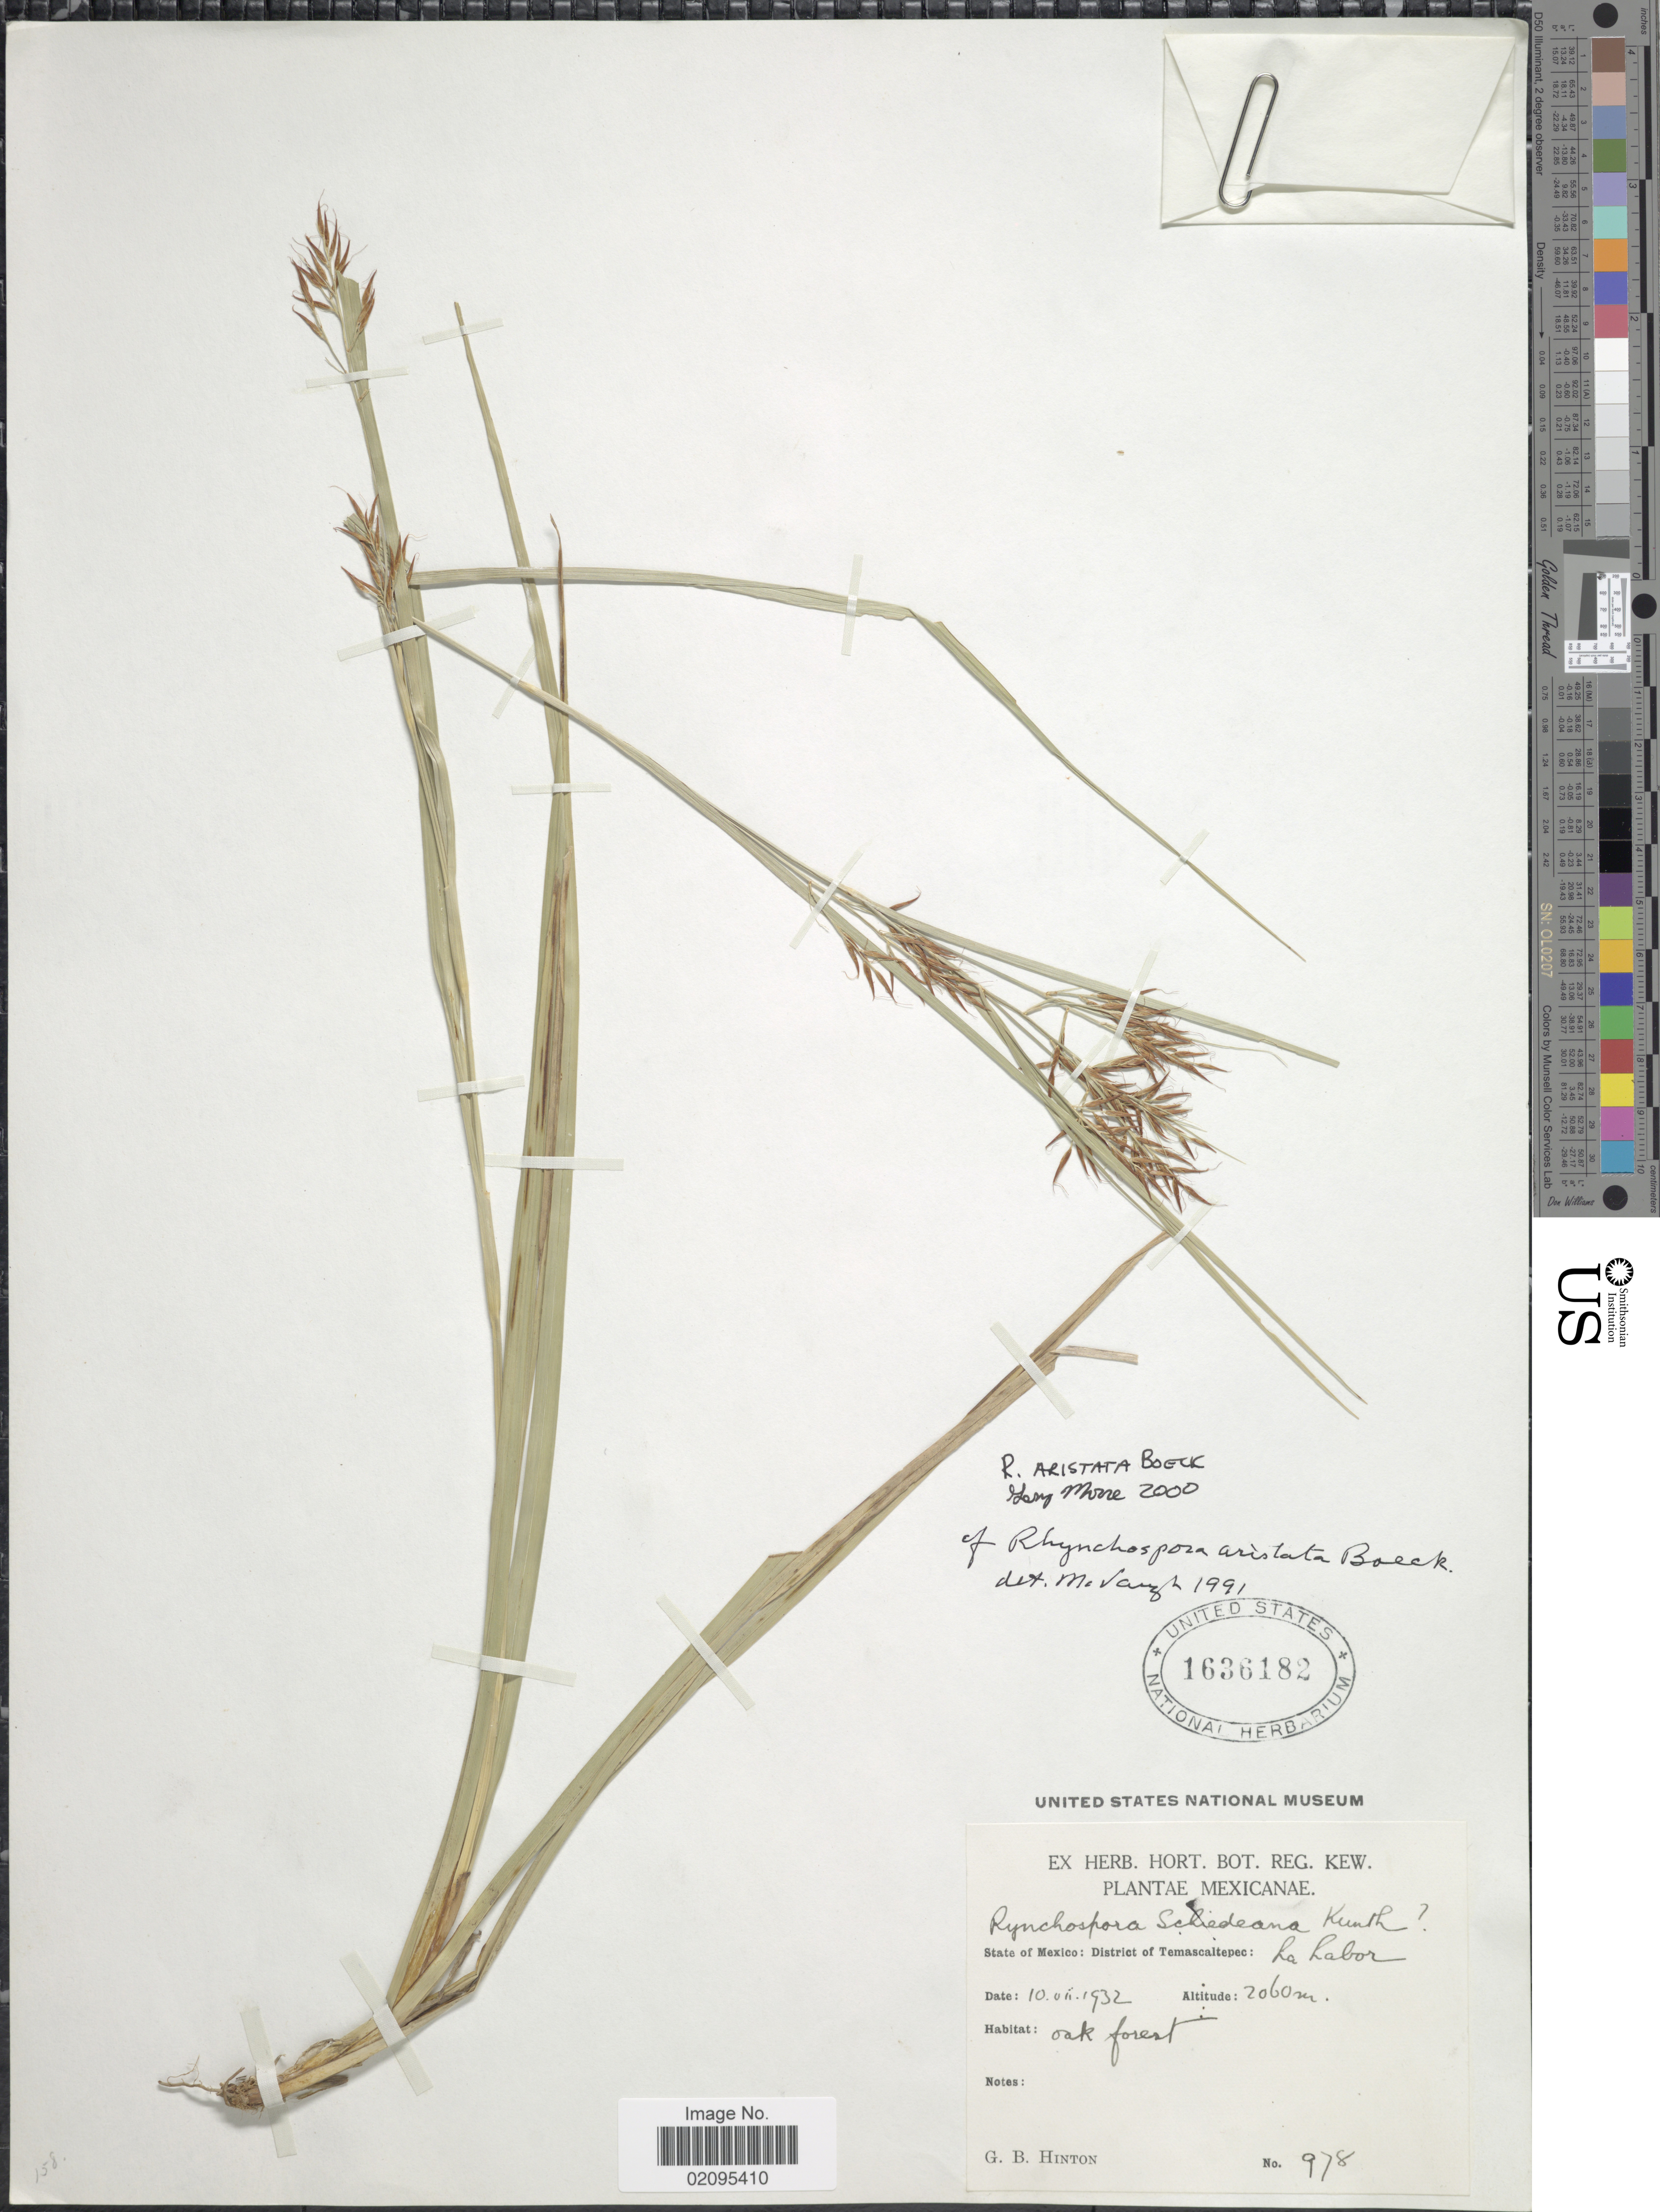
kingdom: Plantae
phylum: Tracheophyta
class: Liliopsida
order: Poales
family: Cyperaceae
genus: Rhynchospora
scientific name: Rhynchospora aristata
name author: Boeckeler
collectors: G. B. Hinton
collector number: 978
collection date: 1932-07-10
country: Mexico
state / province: México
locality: District of Temascaltepec: La Labor.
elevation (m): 2060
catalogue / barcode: US 1636182